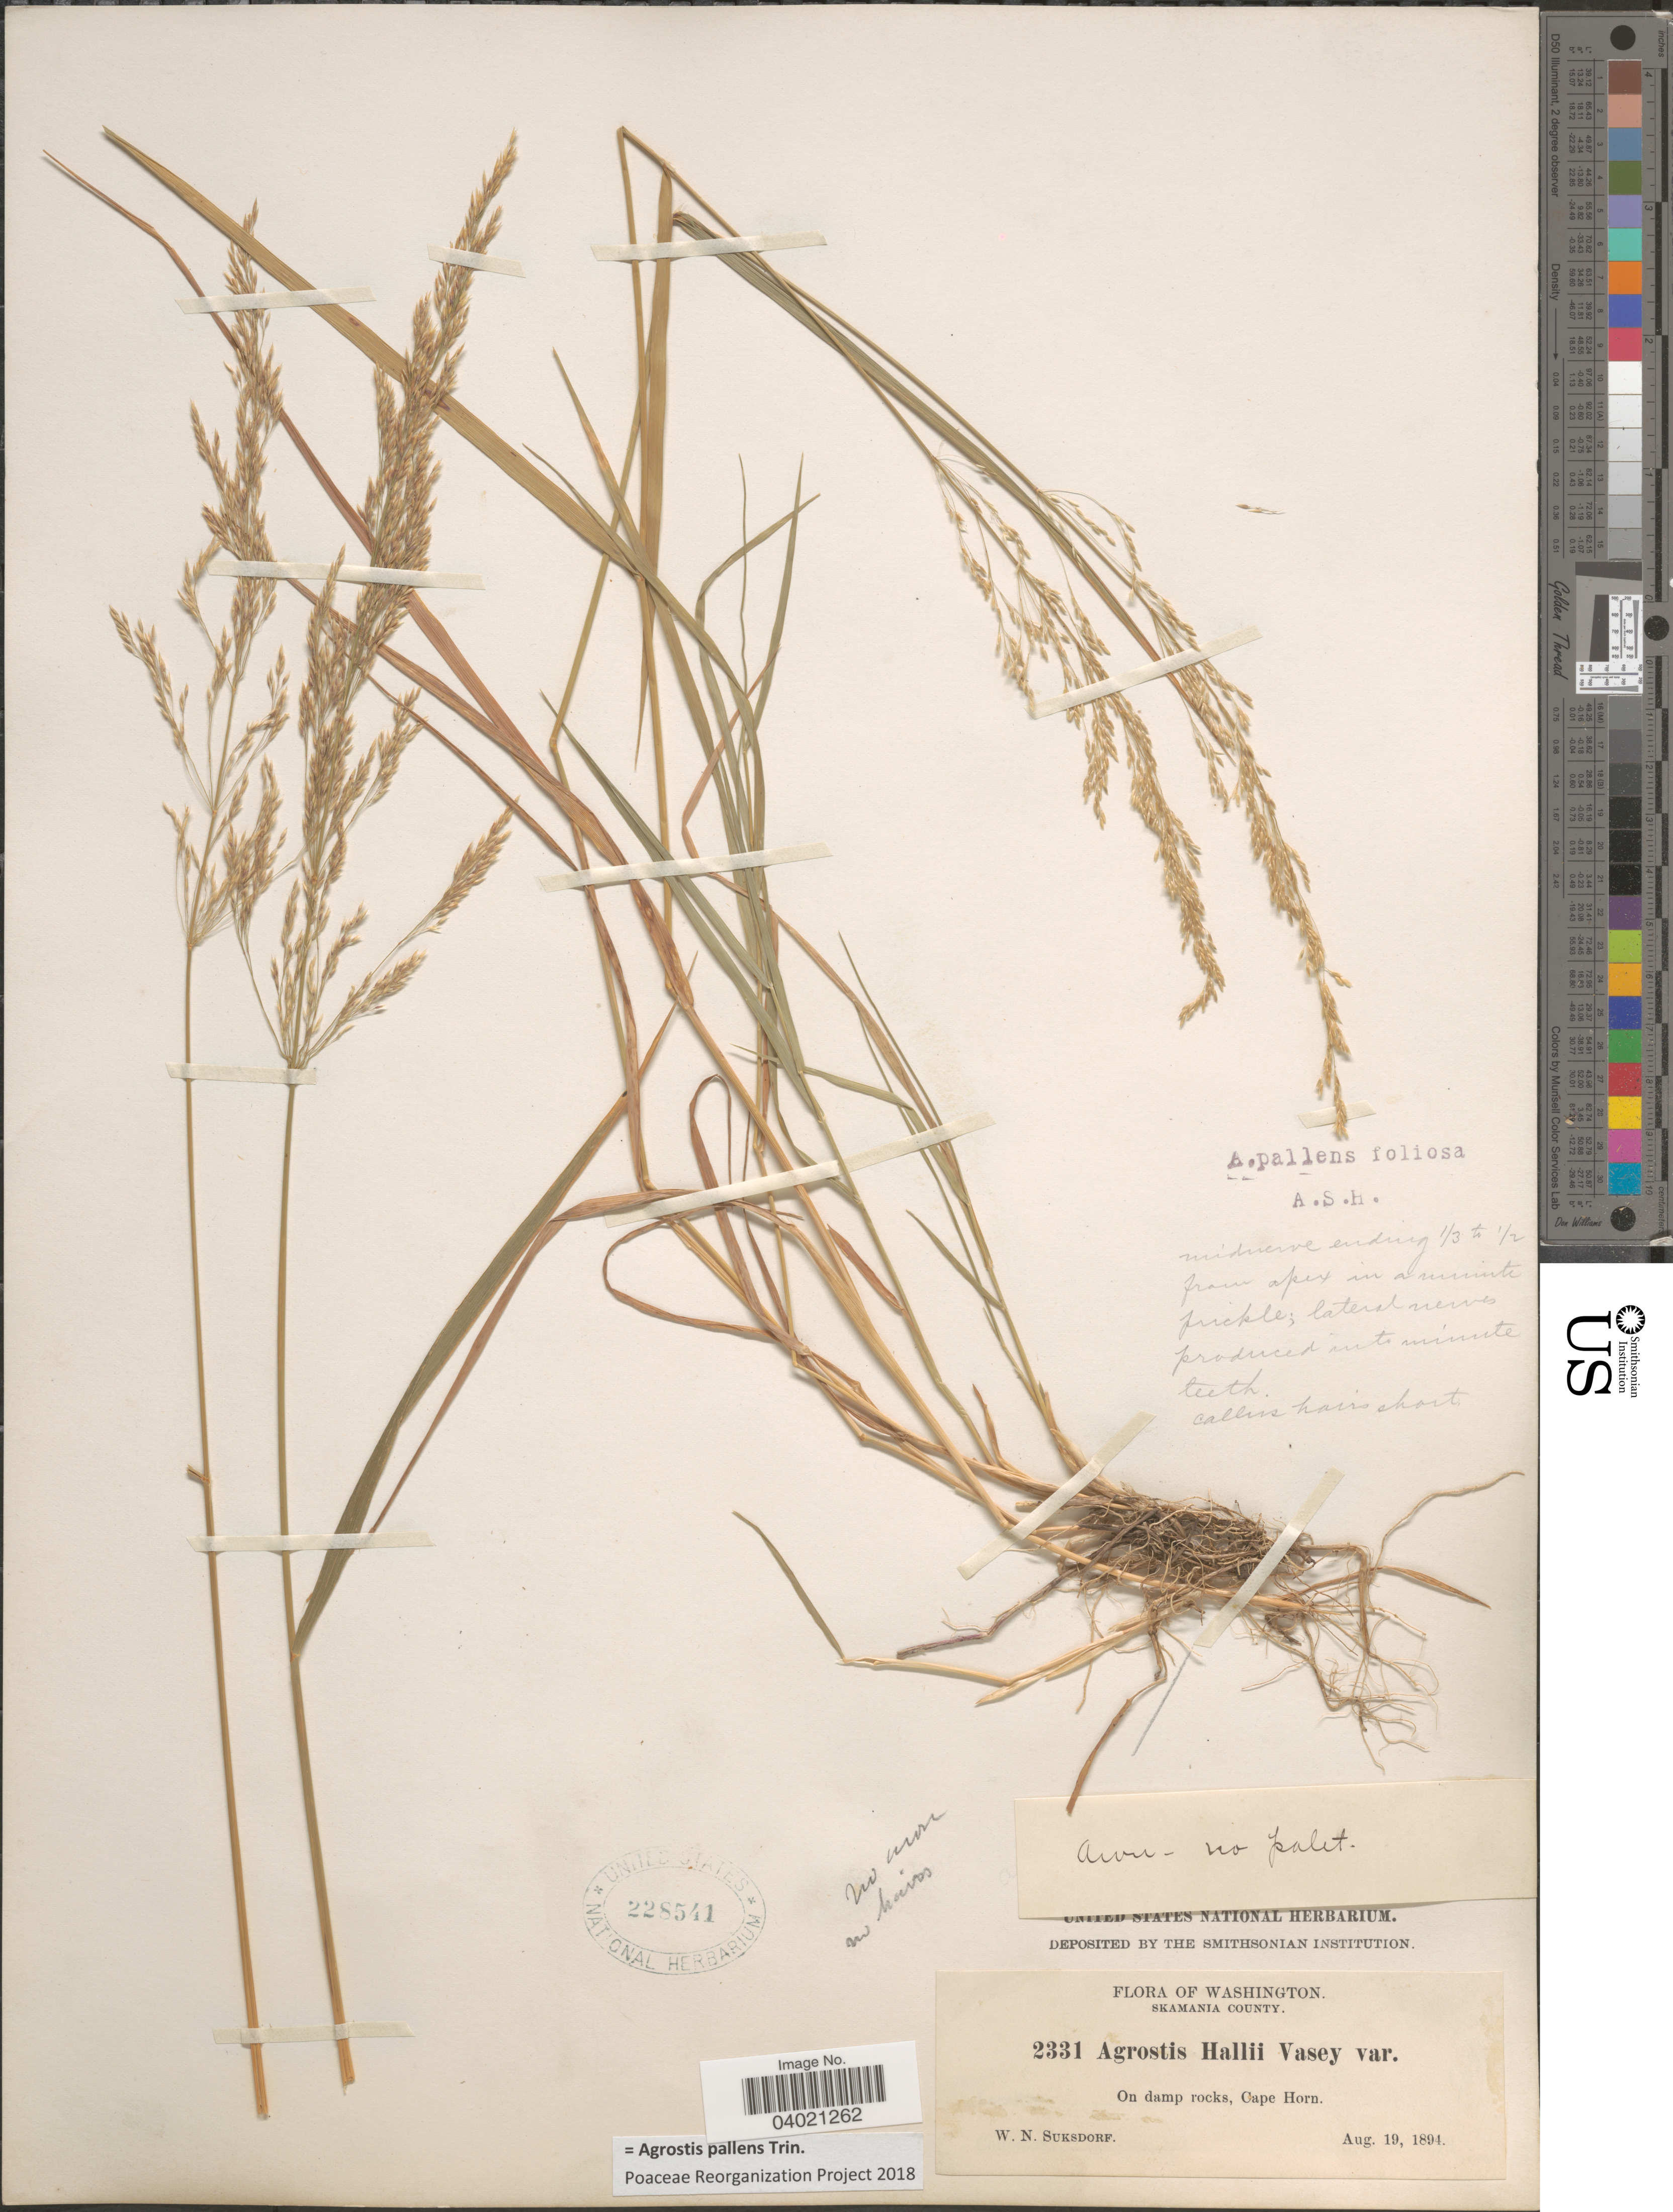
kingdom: Plantae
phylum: Tracheophyta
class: Liliopsida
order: Poales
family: Poaceae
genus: Agrostis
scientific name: Agrostis pallens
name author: Trin.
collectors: W. N. Suksdorf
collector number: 2331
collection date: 1894-08-19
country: United States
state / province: Washington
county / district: Skamania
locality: Skamania County. Cape Horn.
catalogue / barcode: US 228541